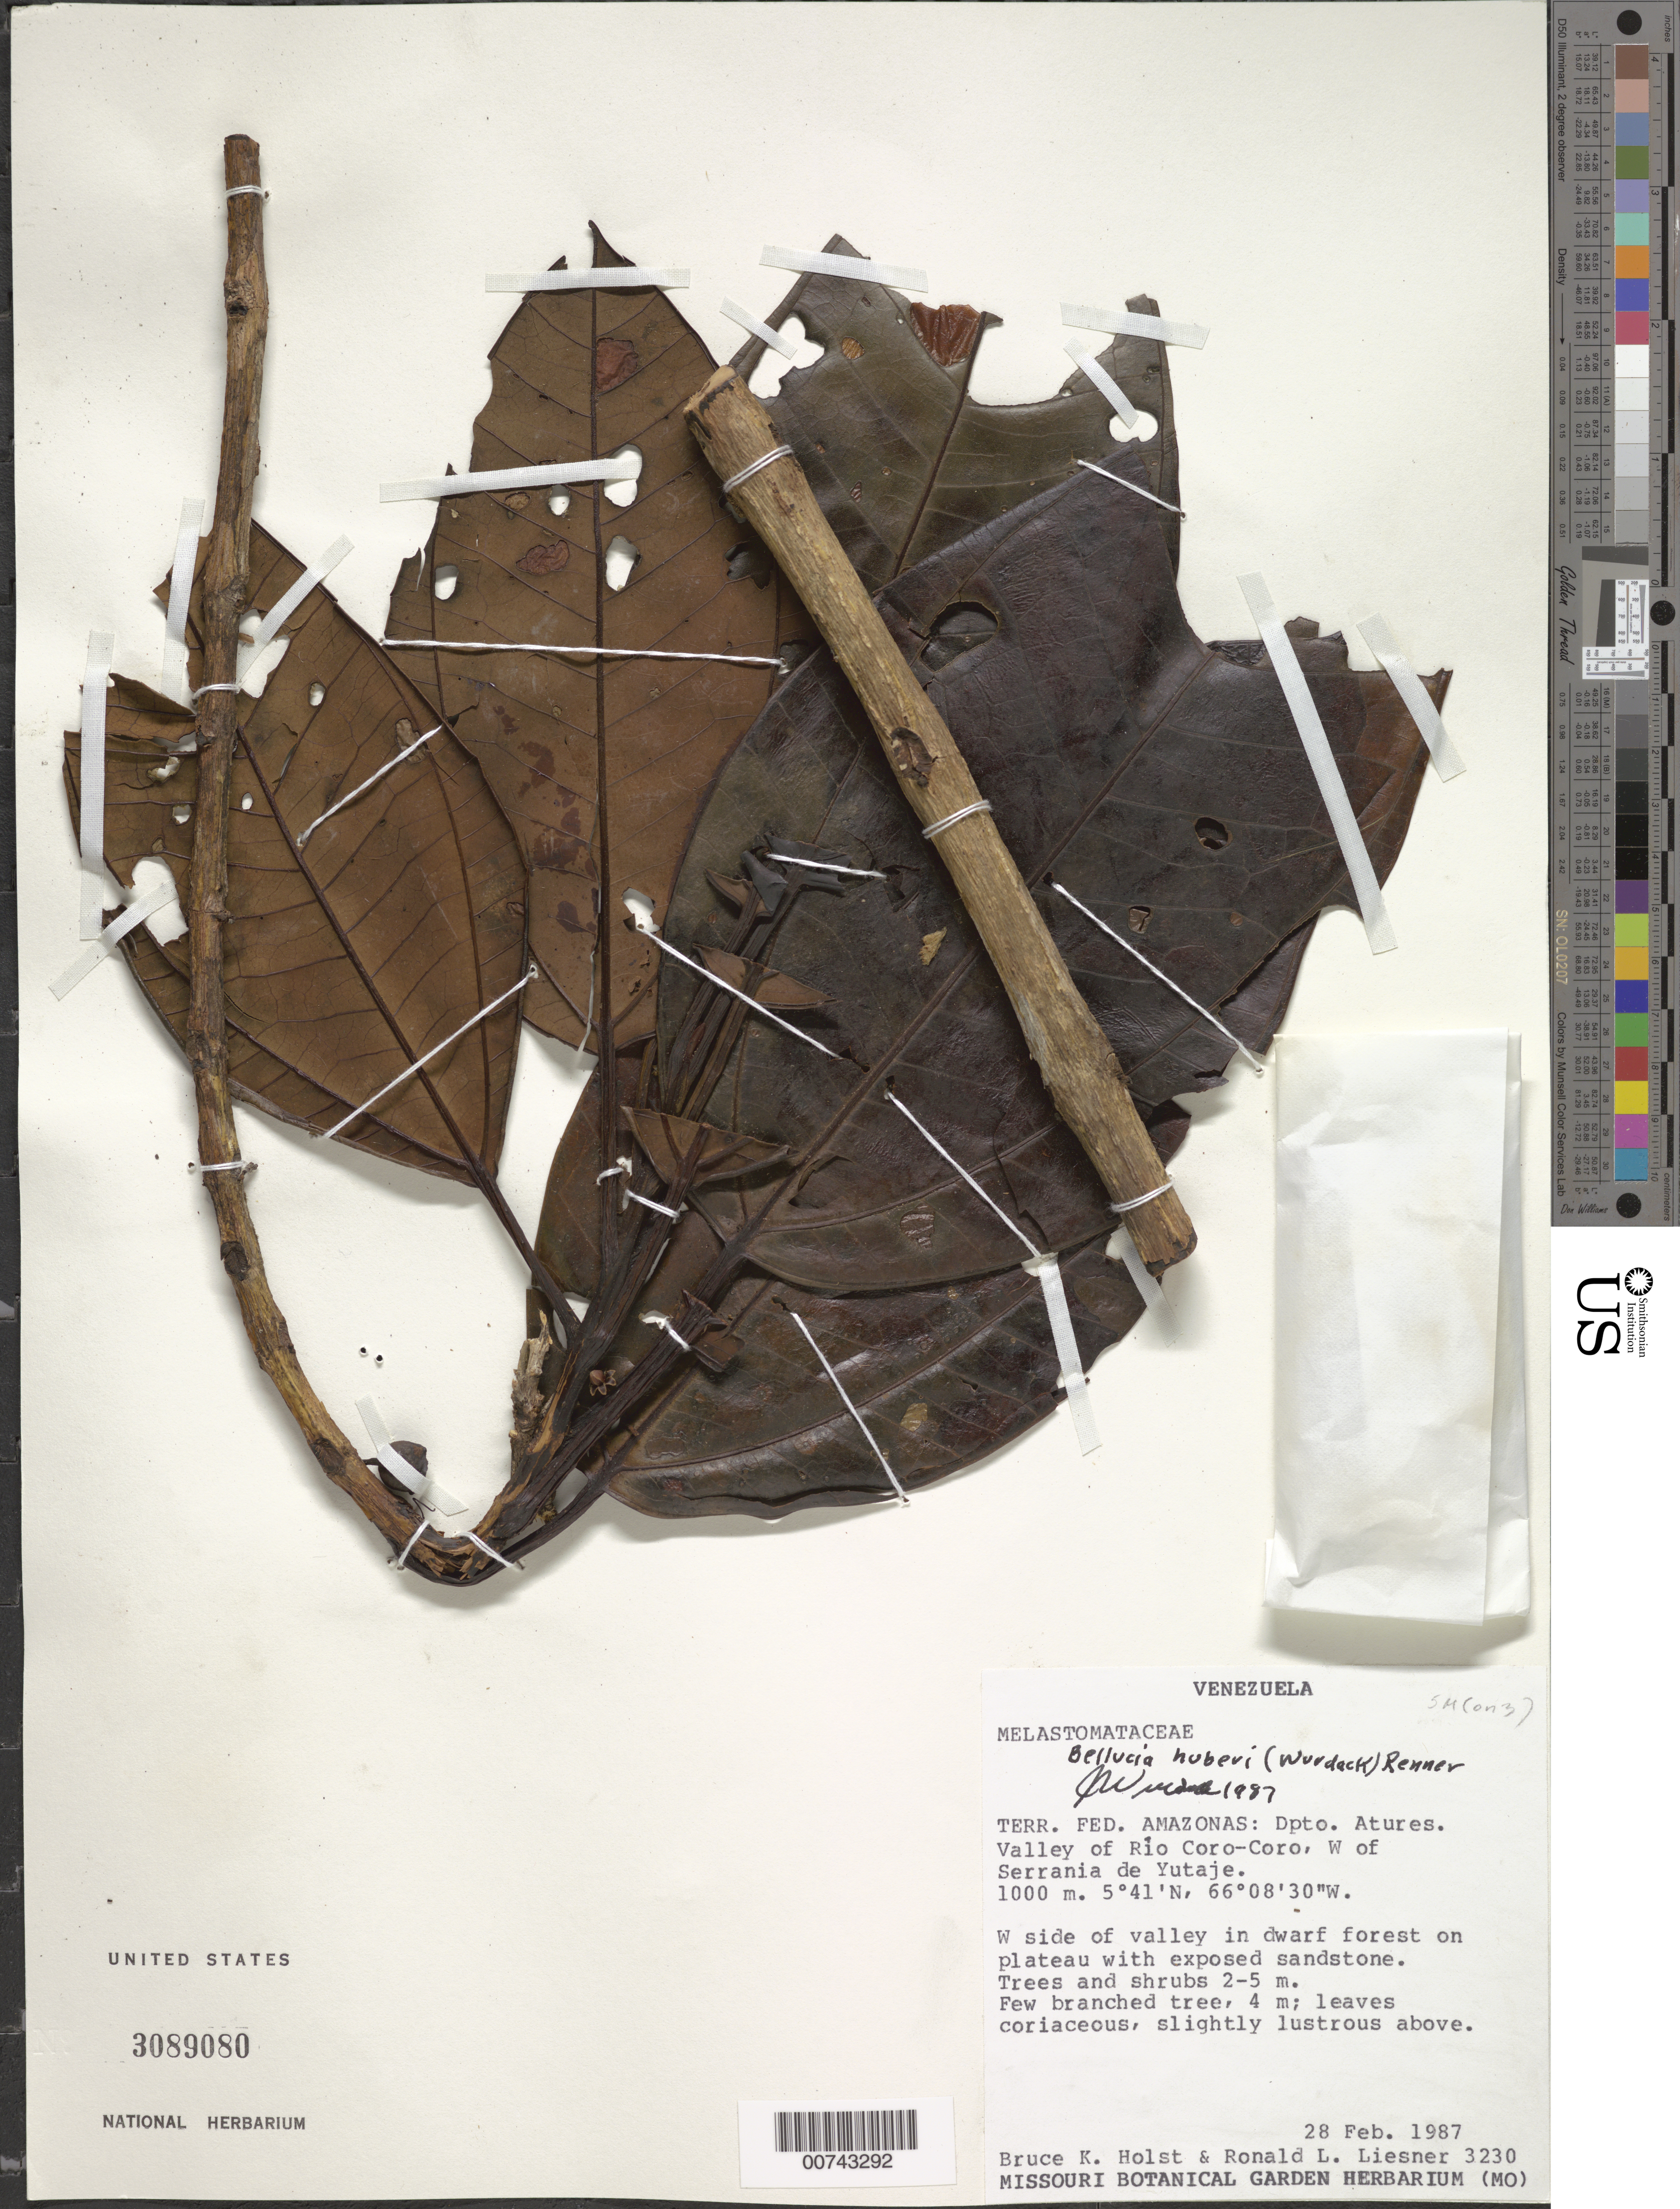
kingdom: Plantae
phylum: Tracheophyta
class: Magnoliopsida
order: Myrtales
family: Melastomataceae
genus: Bellucia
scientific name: Bellucia huberi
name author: (Wurdack) S.S. Renner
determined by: Wurdack, John J., (US), US (UNITED STATES)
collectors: B. Holst & R. L. Liesner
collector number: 3230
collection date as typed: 28-Feb-87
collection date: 1987-02-28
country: Venezuela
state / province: Amazonas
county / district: Atures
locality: Río Coro-Coro valley, W of Serrania de Yutajé, west side of valley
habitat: Dwarf forest on plateau with exposed sandstone; trees and shrubs 2-5m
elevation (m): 1000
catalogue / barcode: US 3089080